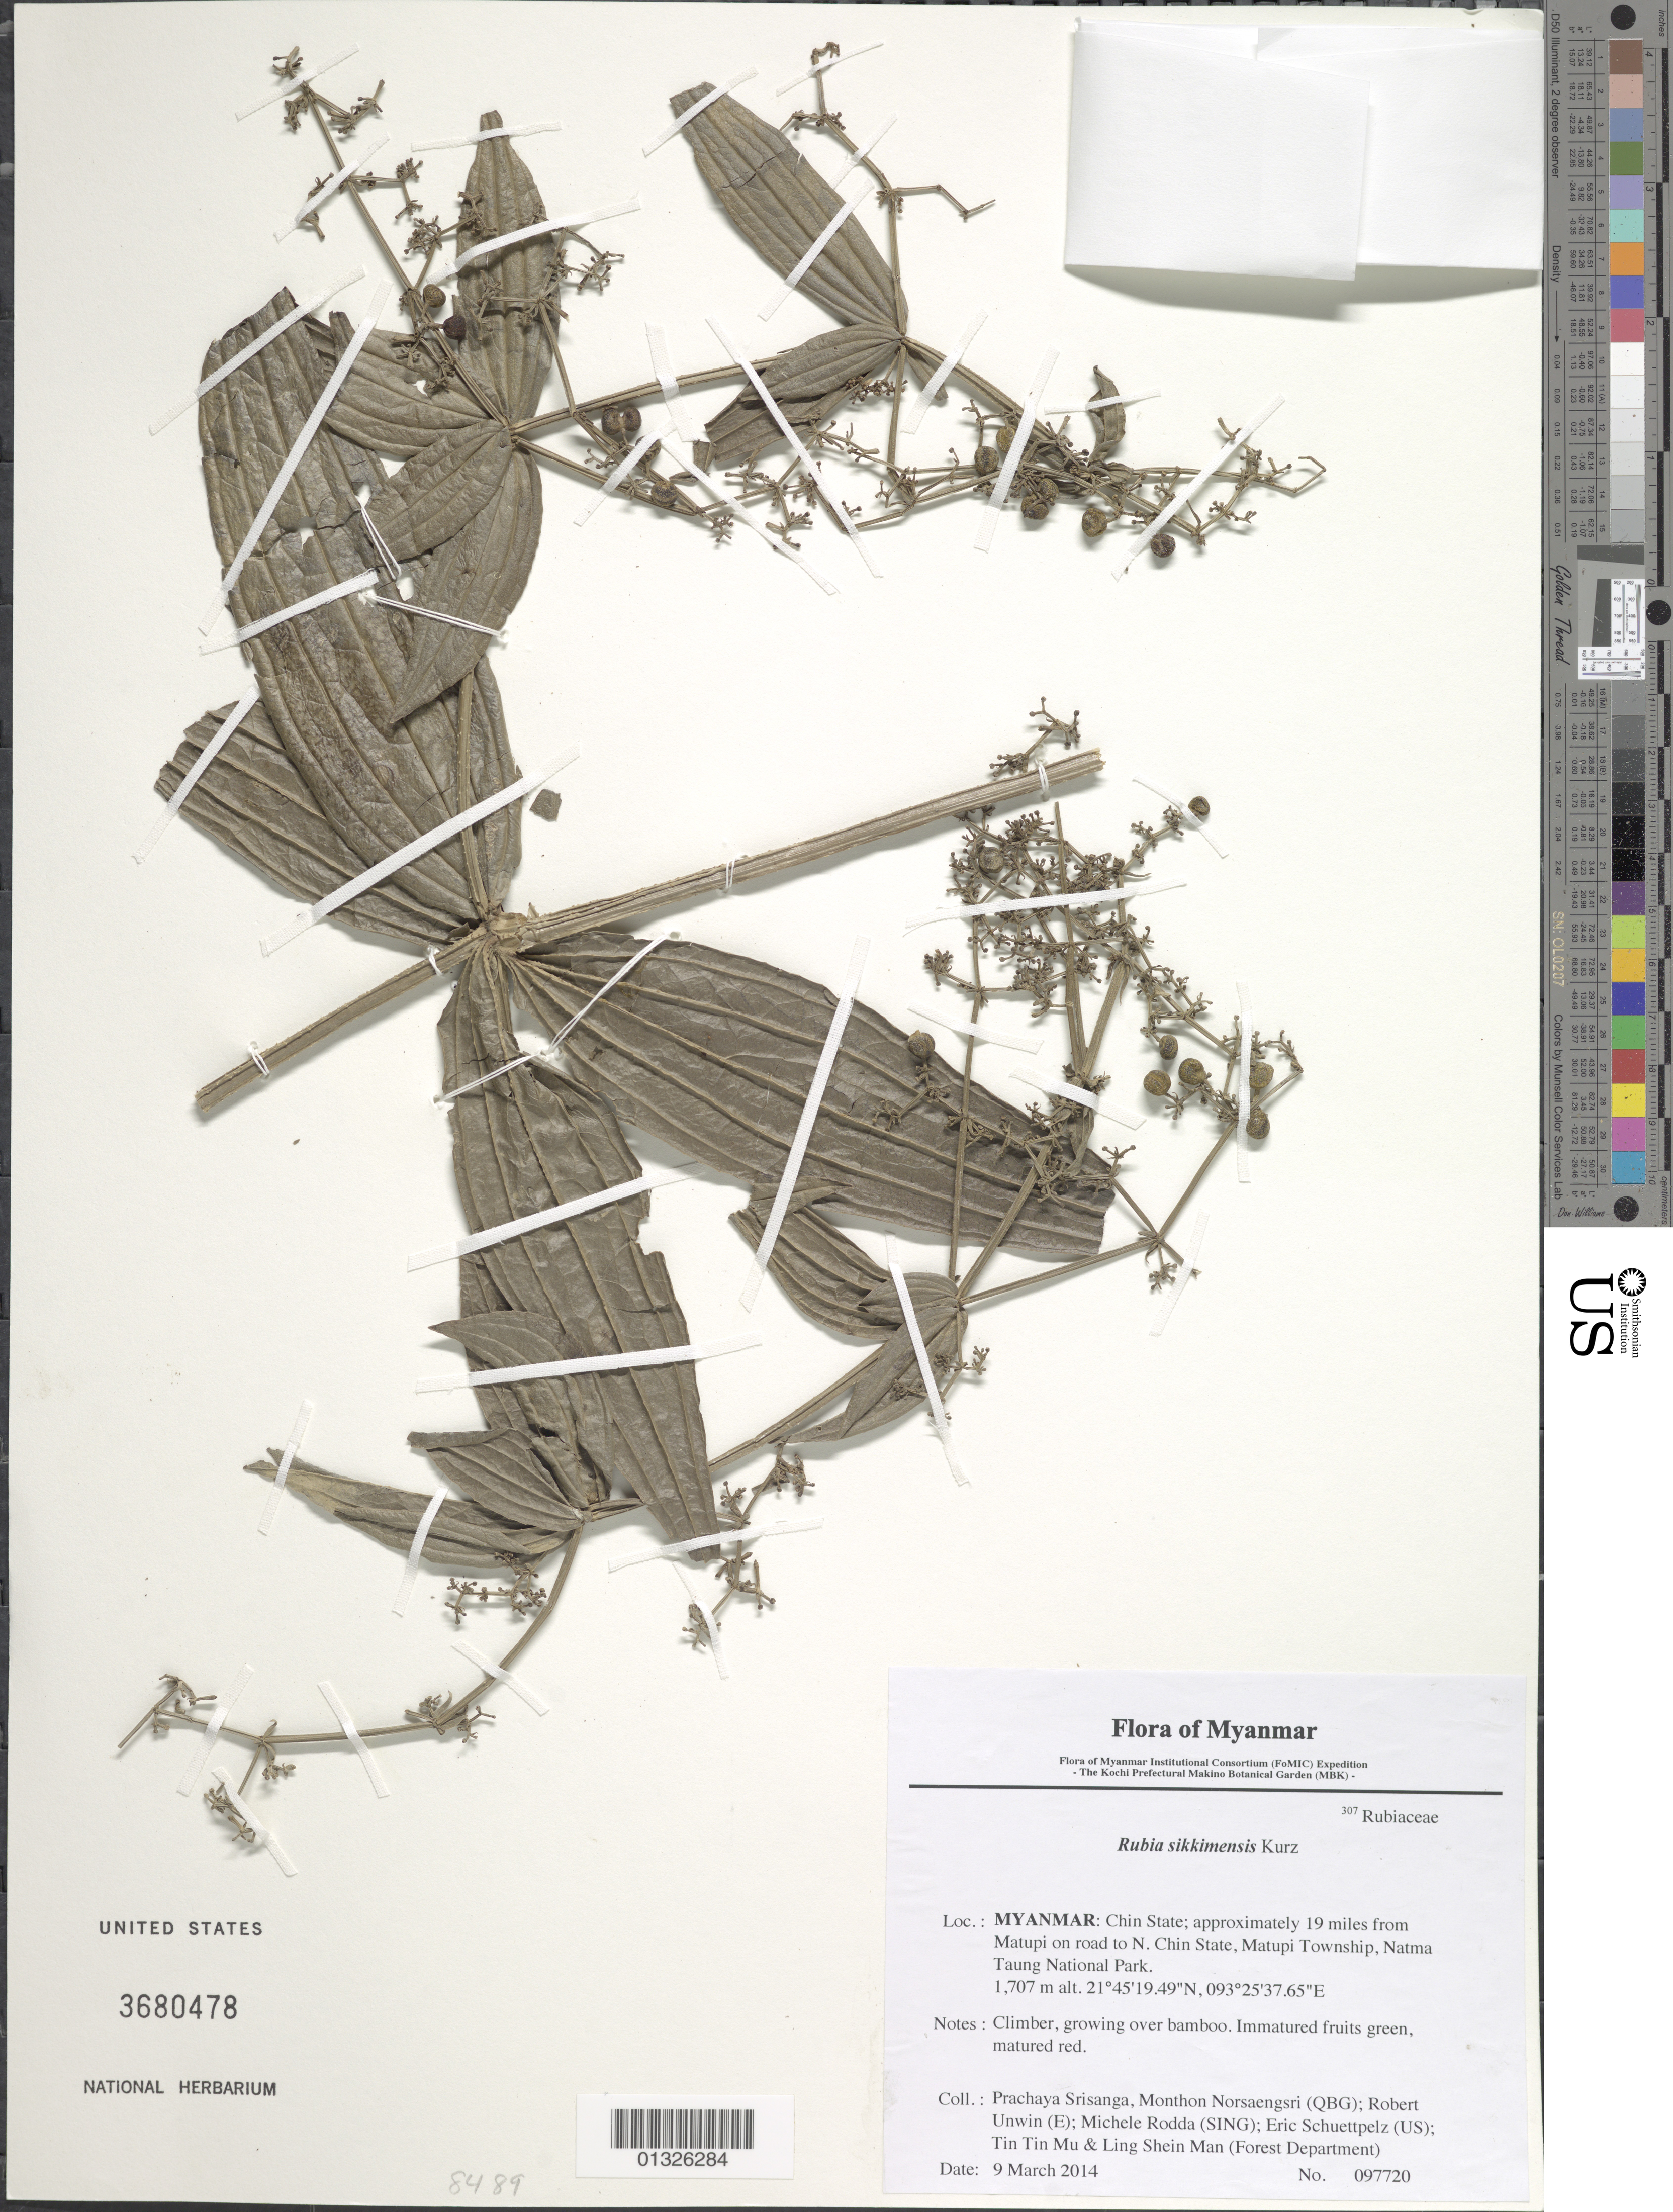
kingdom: Plantae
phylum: Tracheophyta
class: Magnoliopsida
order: Gentianales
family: Rubiaceae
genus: Rubia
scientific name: Rubia sikkimensis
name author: Kurz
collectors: P. Srisanga, M. Norsaengsri, R. Unwin, M. Rodda, E. Schuettpelz, Tin Tin Mu & Ling Shein Man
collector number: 97720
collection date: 2014-03-09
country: Myanmar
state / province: Chin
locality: Approximately 19 miles from Matupi on road to N. Chin State, Matupi Township, Natma Taung National Park.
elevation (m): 1707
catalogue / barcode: US 3680478